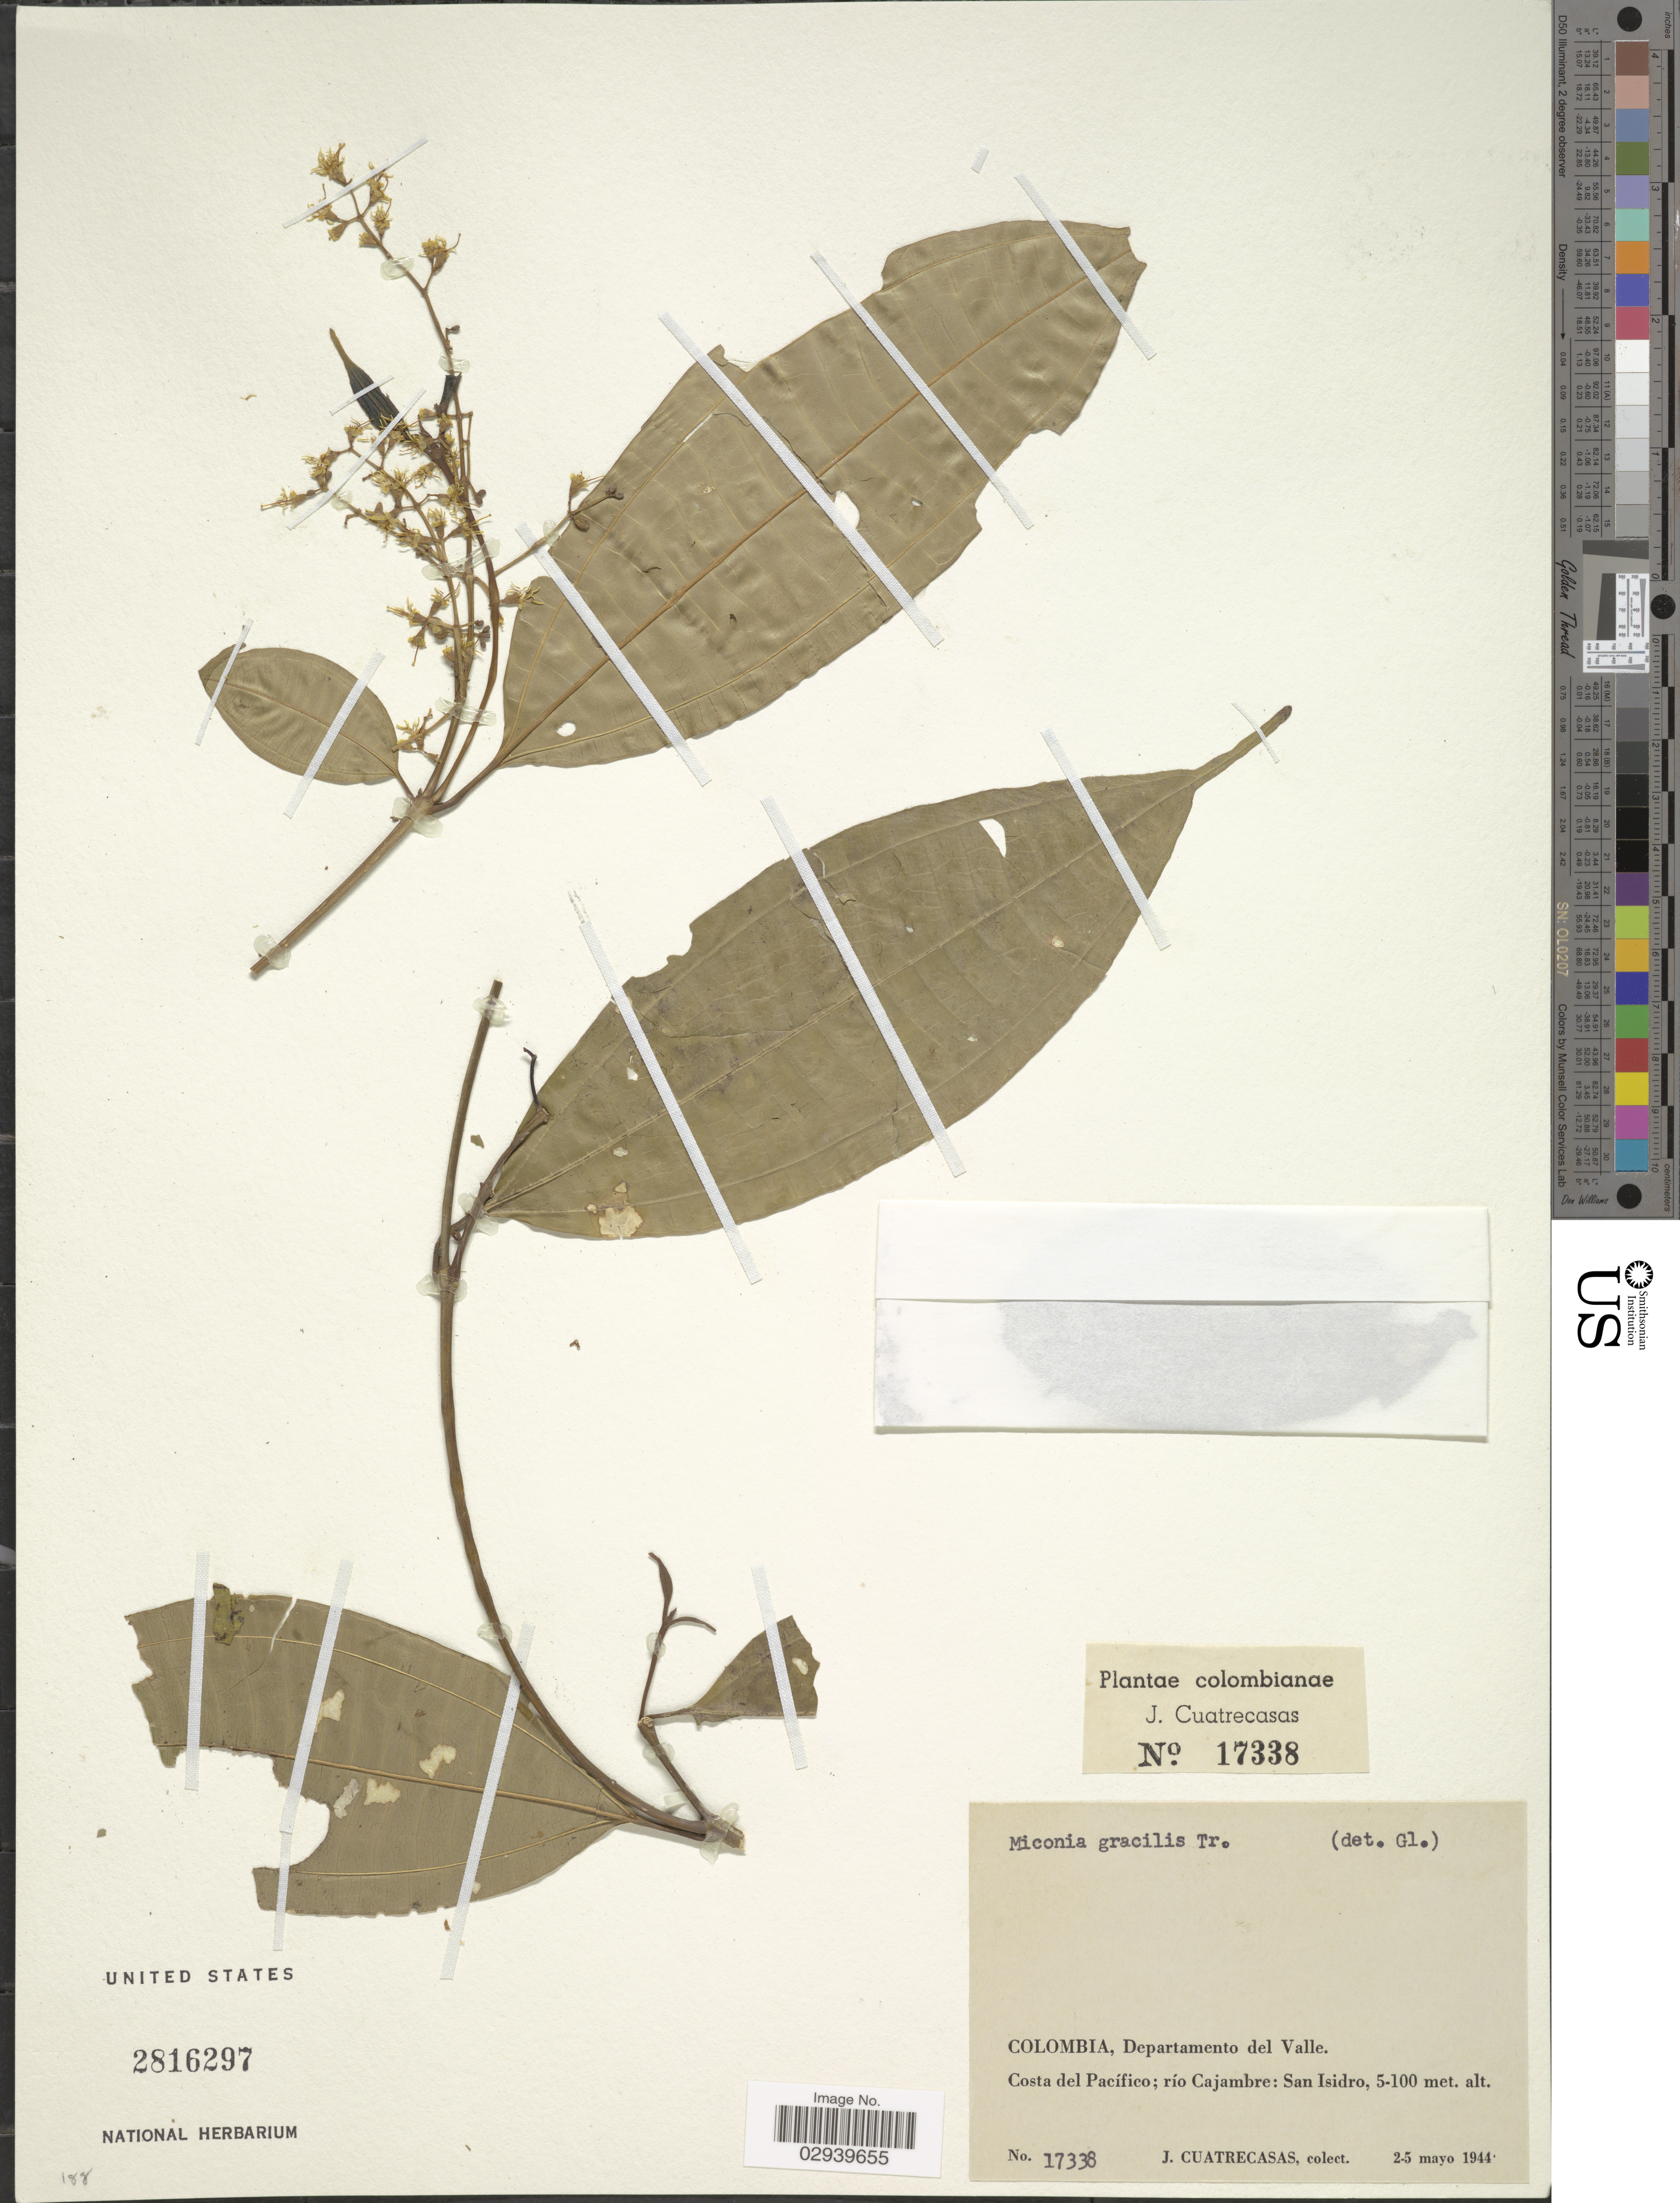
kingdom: Plantae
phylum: Tracheophyta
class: Magnoliopsida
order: Myrtales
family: Melastomataceae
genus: Miconia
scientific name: Miconia gracilis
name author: Triana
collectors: J. Cuatrecasas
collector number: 17338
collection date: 1944-05-02/1944-05-05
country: Colombia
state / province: Valle del Cauca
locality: Departamento del Valle. Costa del Pacífico; río Cajambre: San Isidro.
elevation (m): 5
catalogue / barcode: US 2816297